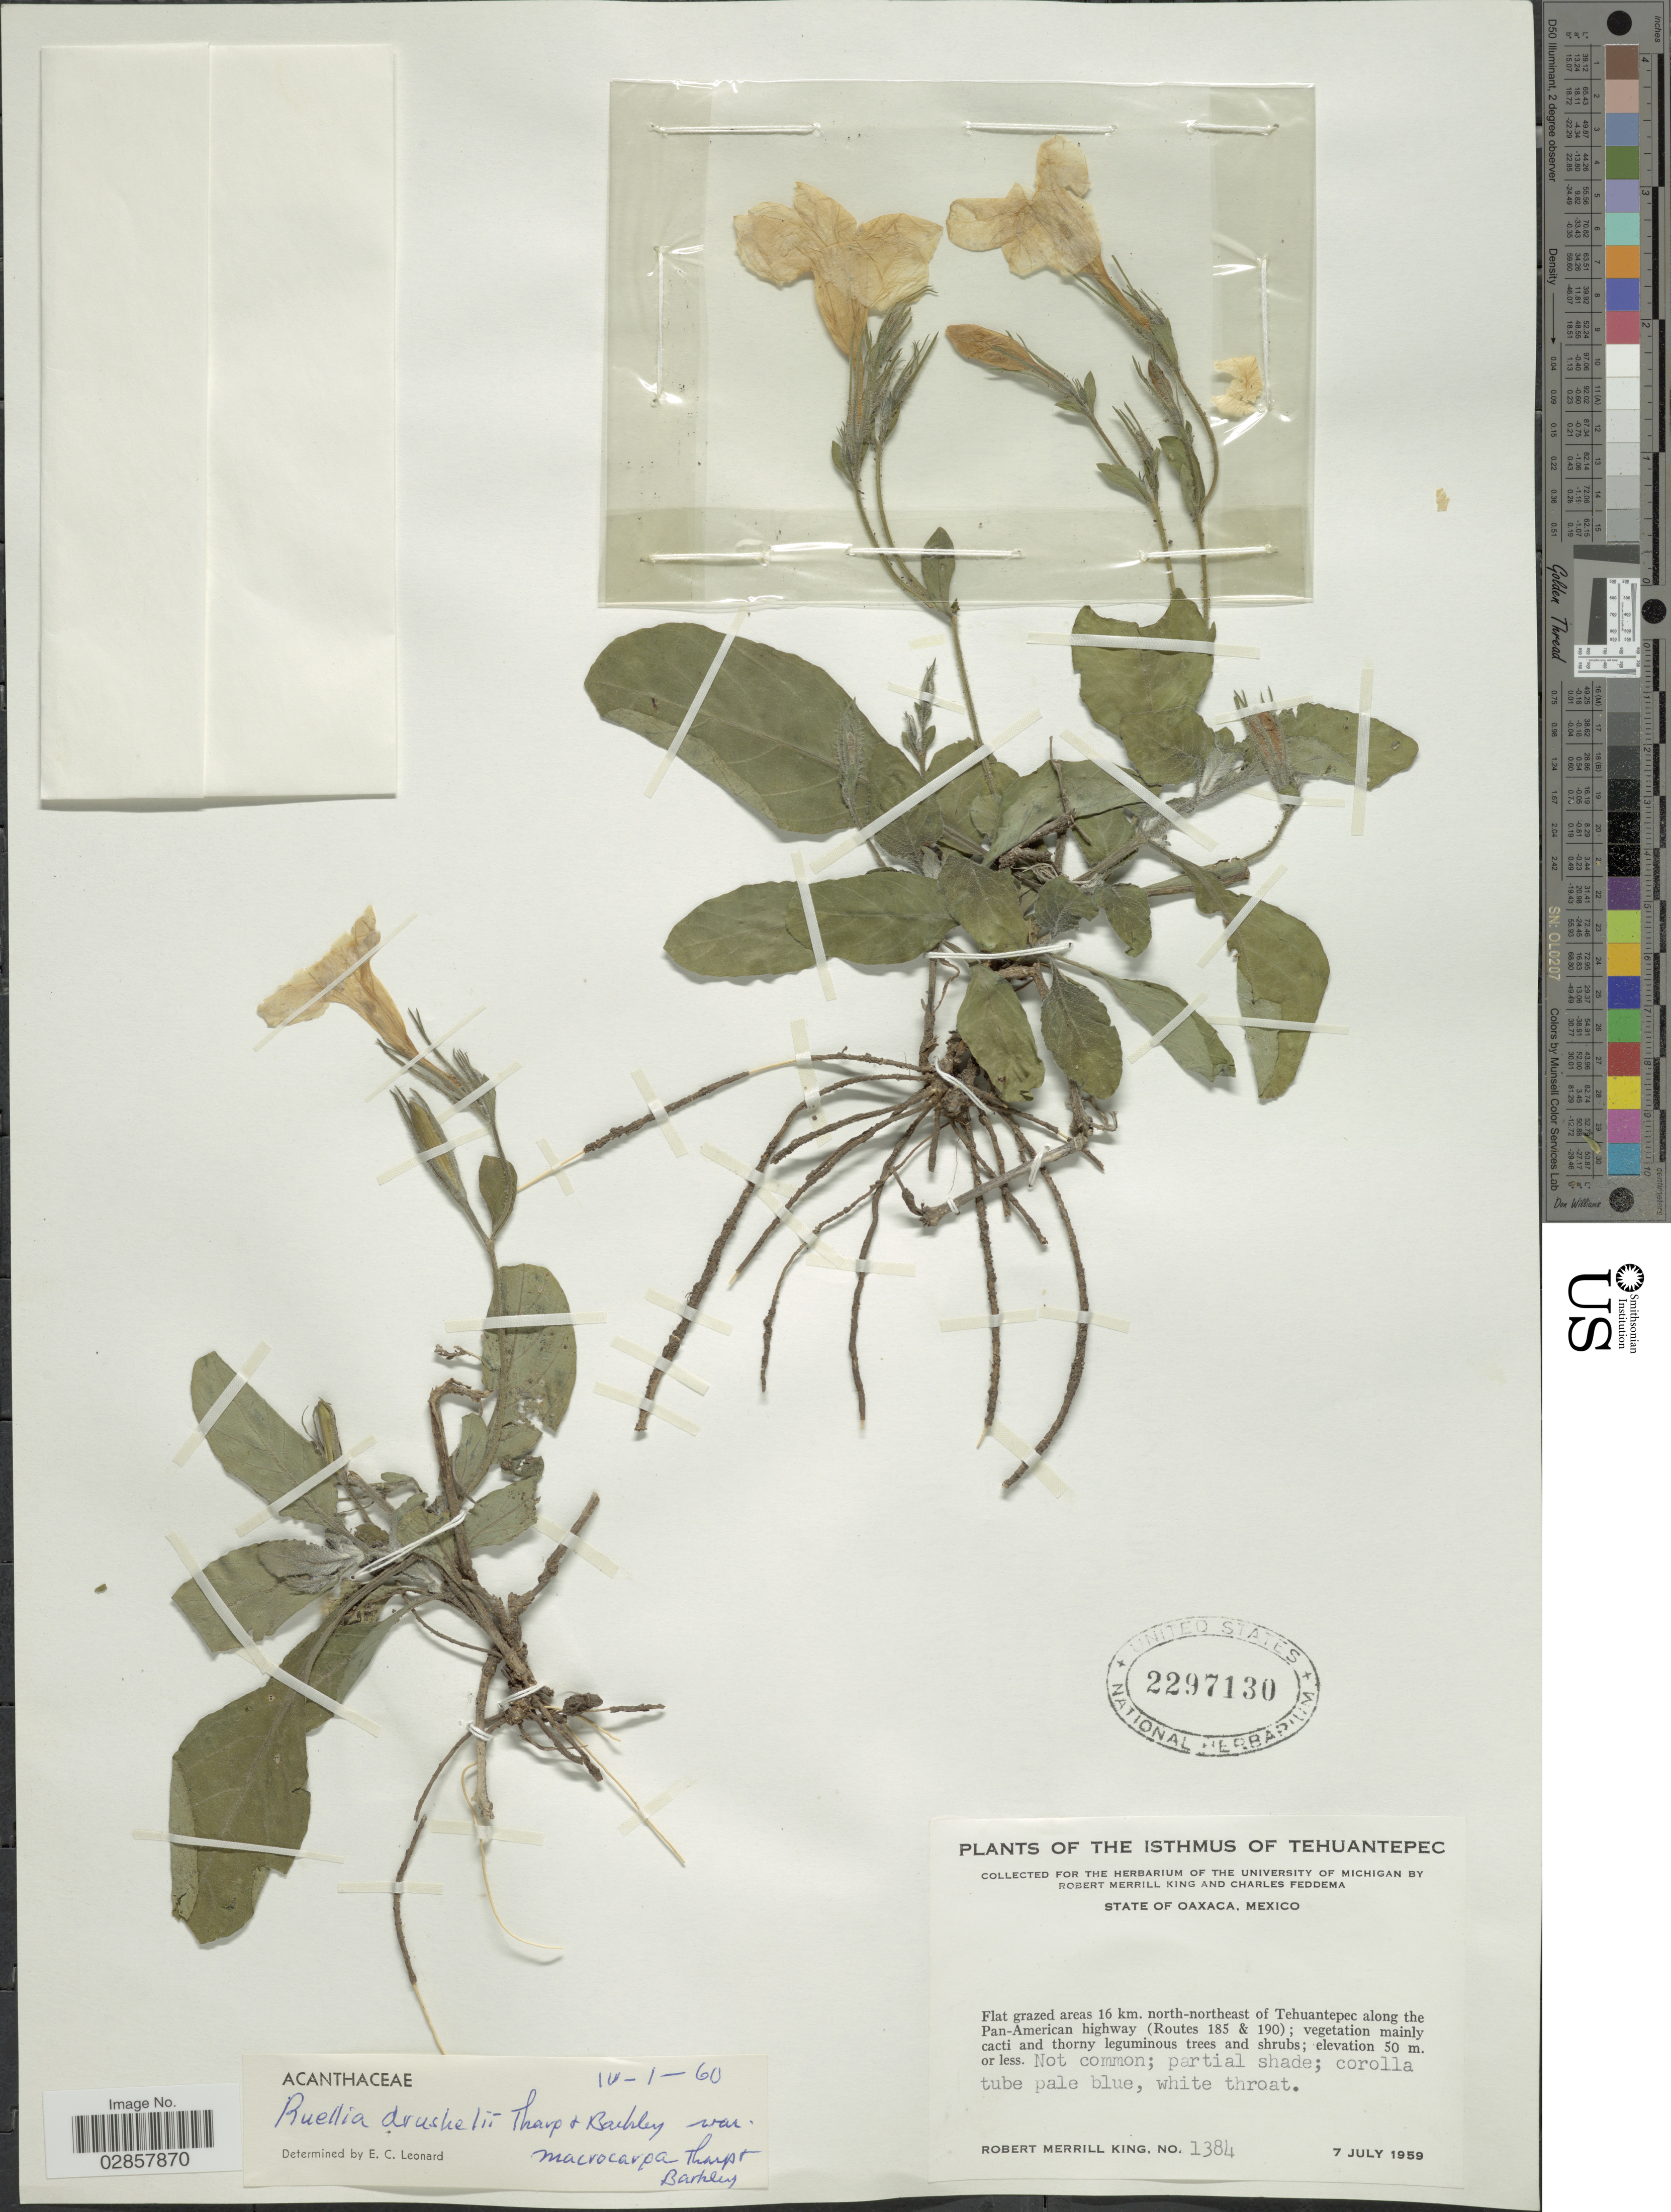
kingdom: Plantae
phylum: Tracheophyta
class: Magnoliopsida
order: Lamiales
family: Acanthaceae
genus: Ruellia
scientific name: Ruellia nudiflora var. puberula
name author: Leonard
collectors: R. M. King & C. Feddema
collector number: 1384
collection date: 1959-07-07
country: Mexico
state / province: Oaxaca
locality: Isthmus of Tehuantepec. Flat grazed areas 16 km. north-northeast of Tehuantepec along the Pan-American highway (Routes 185 & 190).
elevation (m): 50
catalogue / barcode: US 2297130